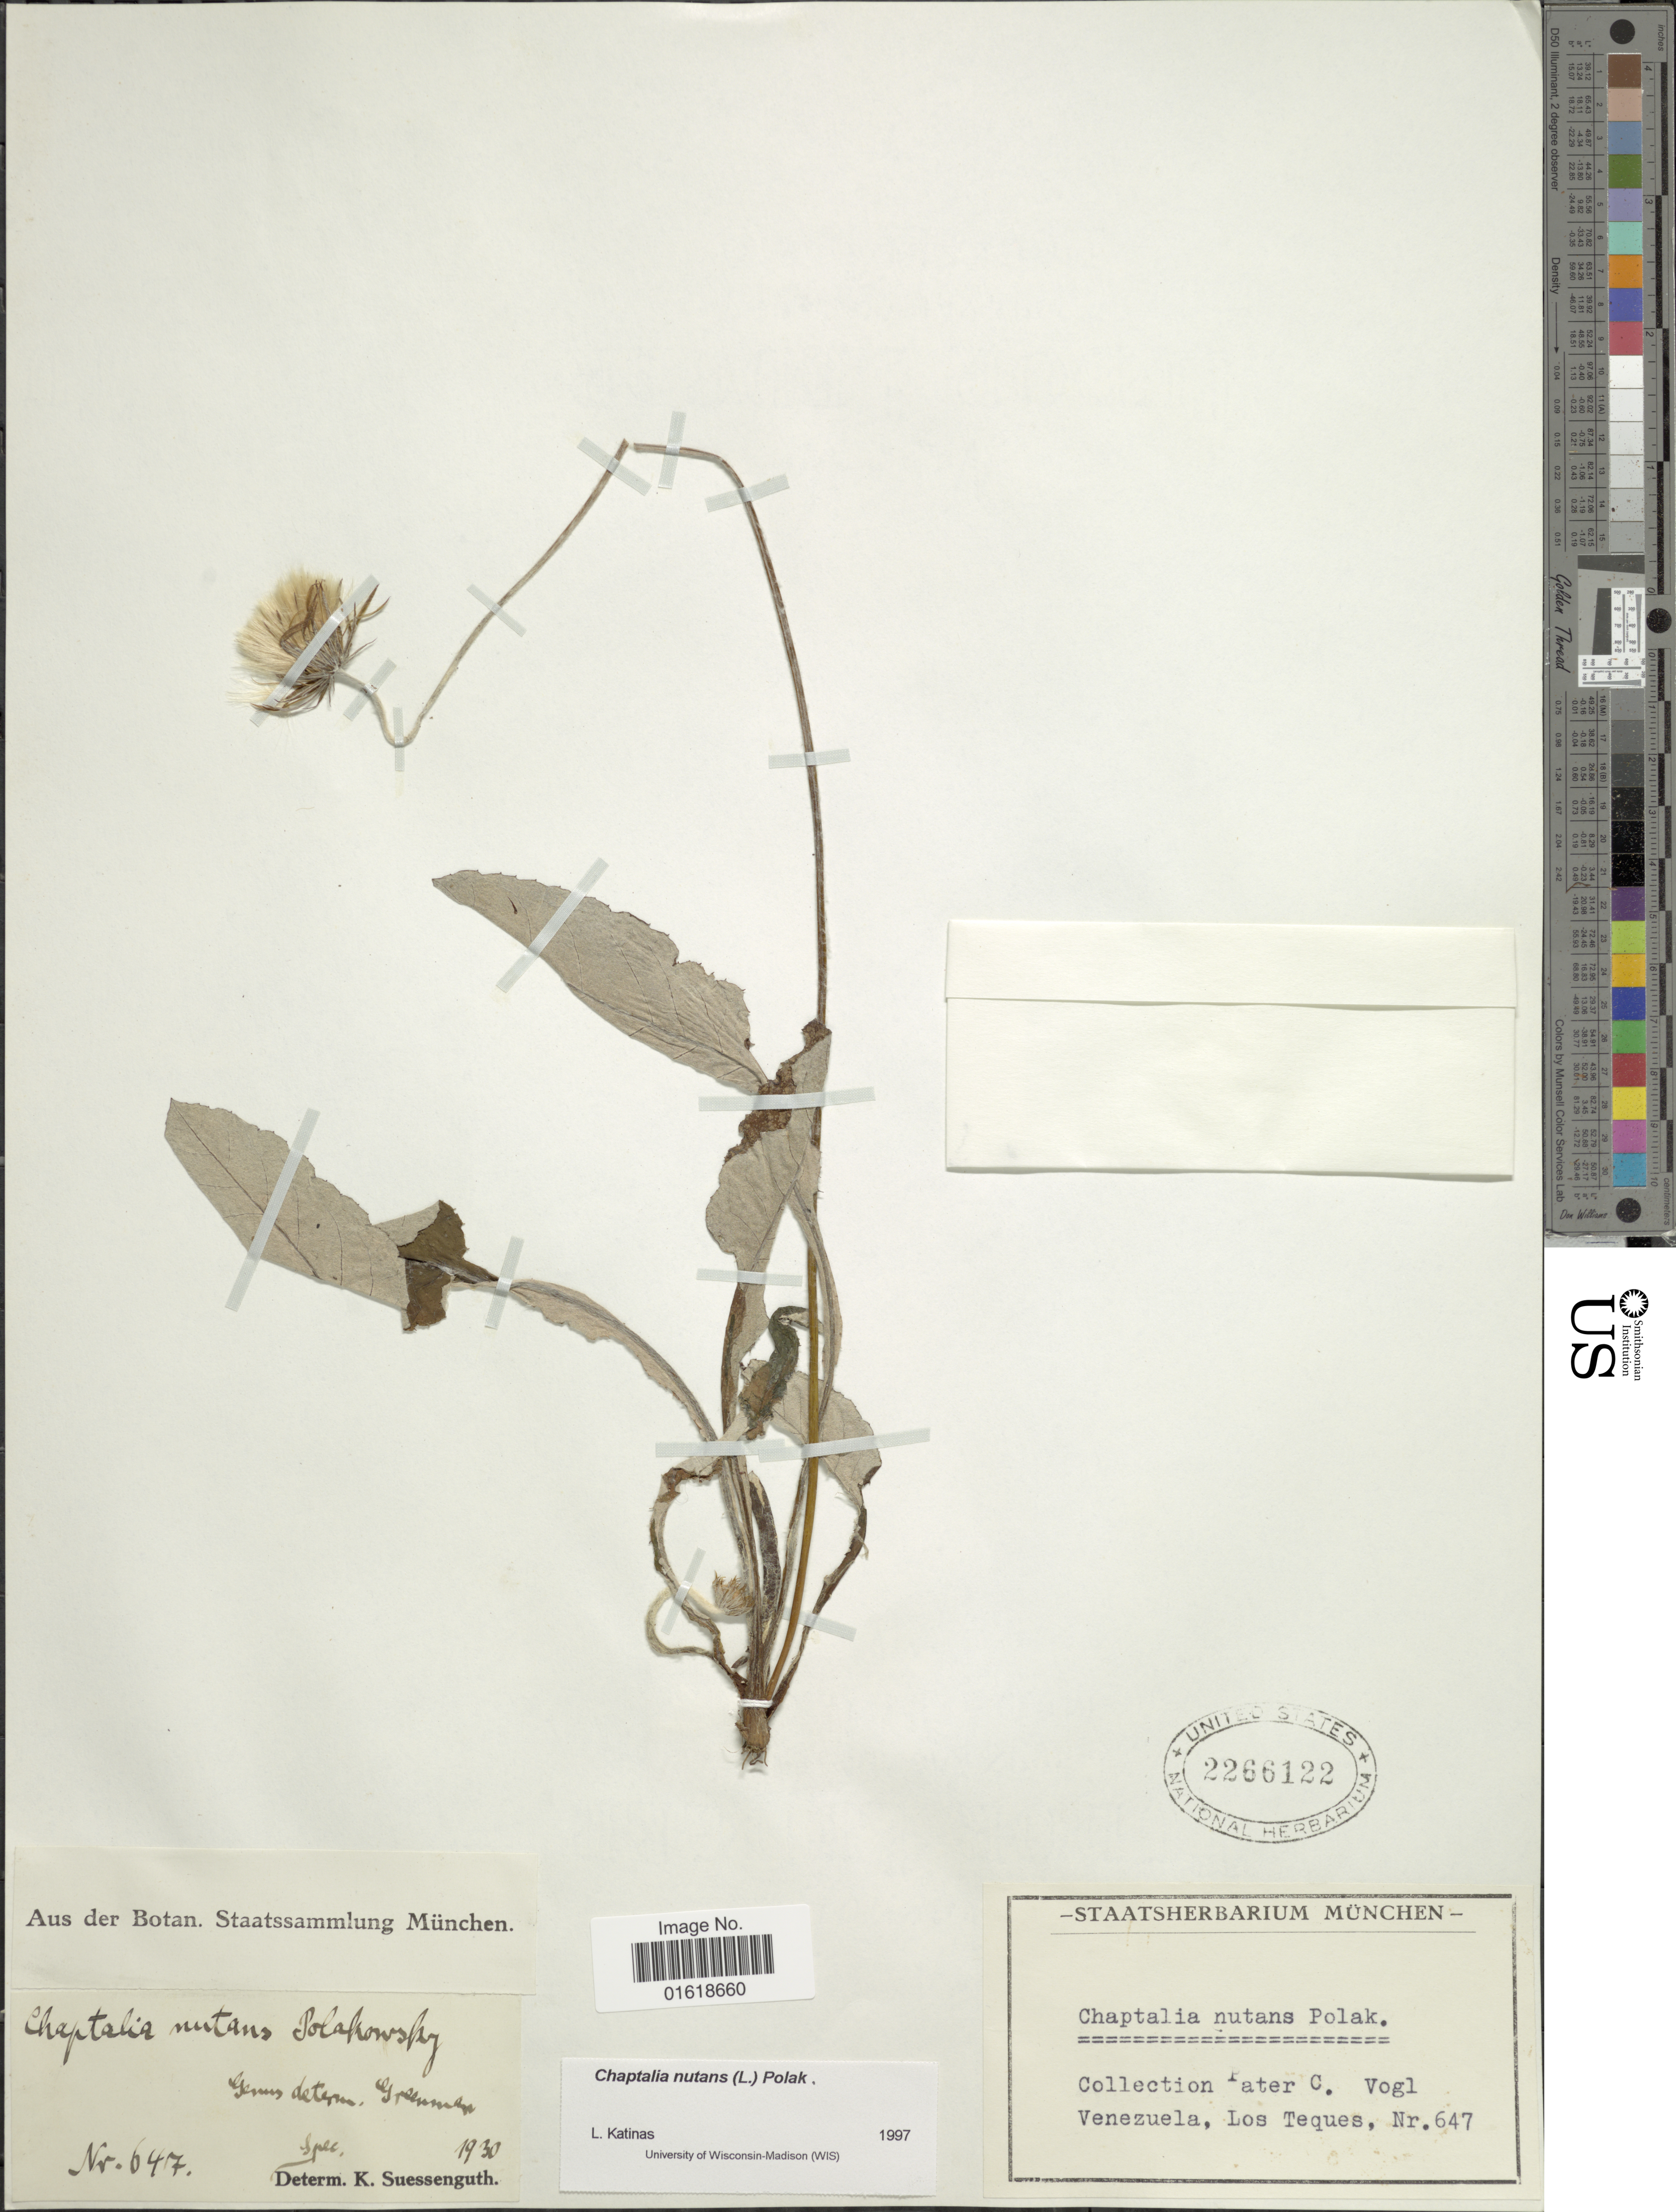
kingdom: Plantae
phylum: Tracheophyta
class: Magnoliopsida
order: Asterales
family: Asteraceae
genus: Chaptalia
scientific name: Chaptalia nutans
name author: (L.) Pol.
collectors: P. C. Vogl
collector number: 647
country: Venezuela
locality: Los Teques.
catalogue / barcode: US 2266122